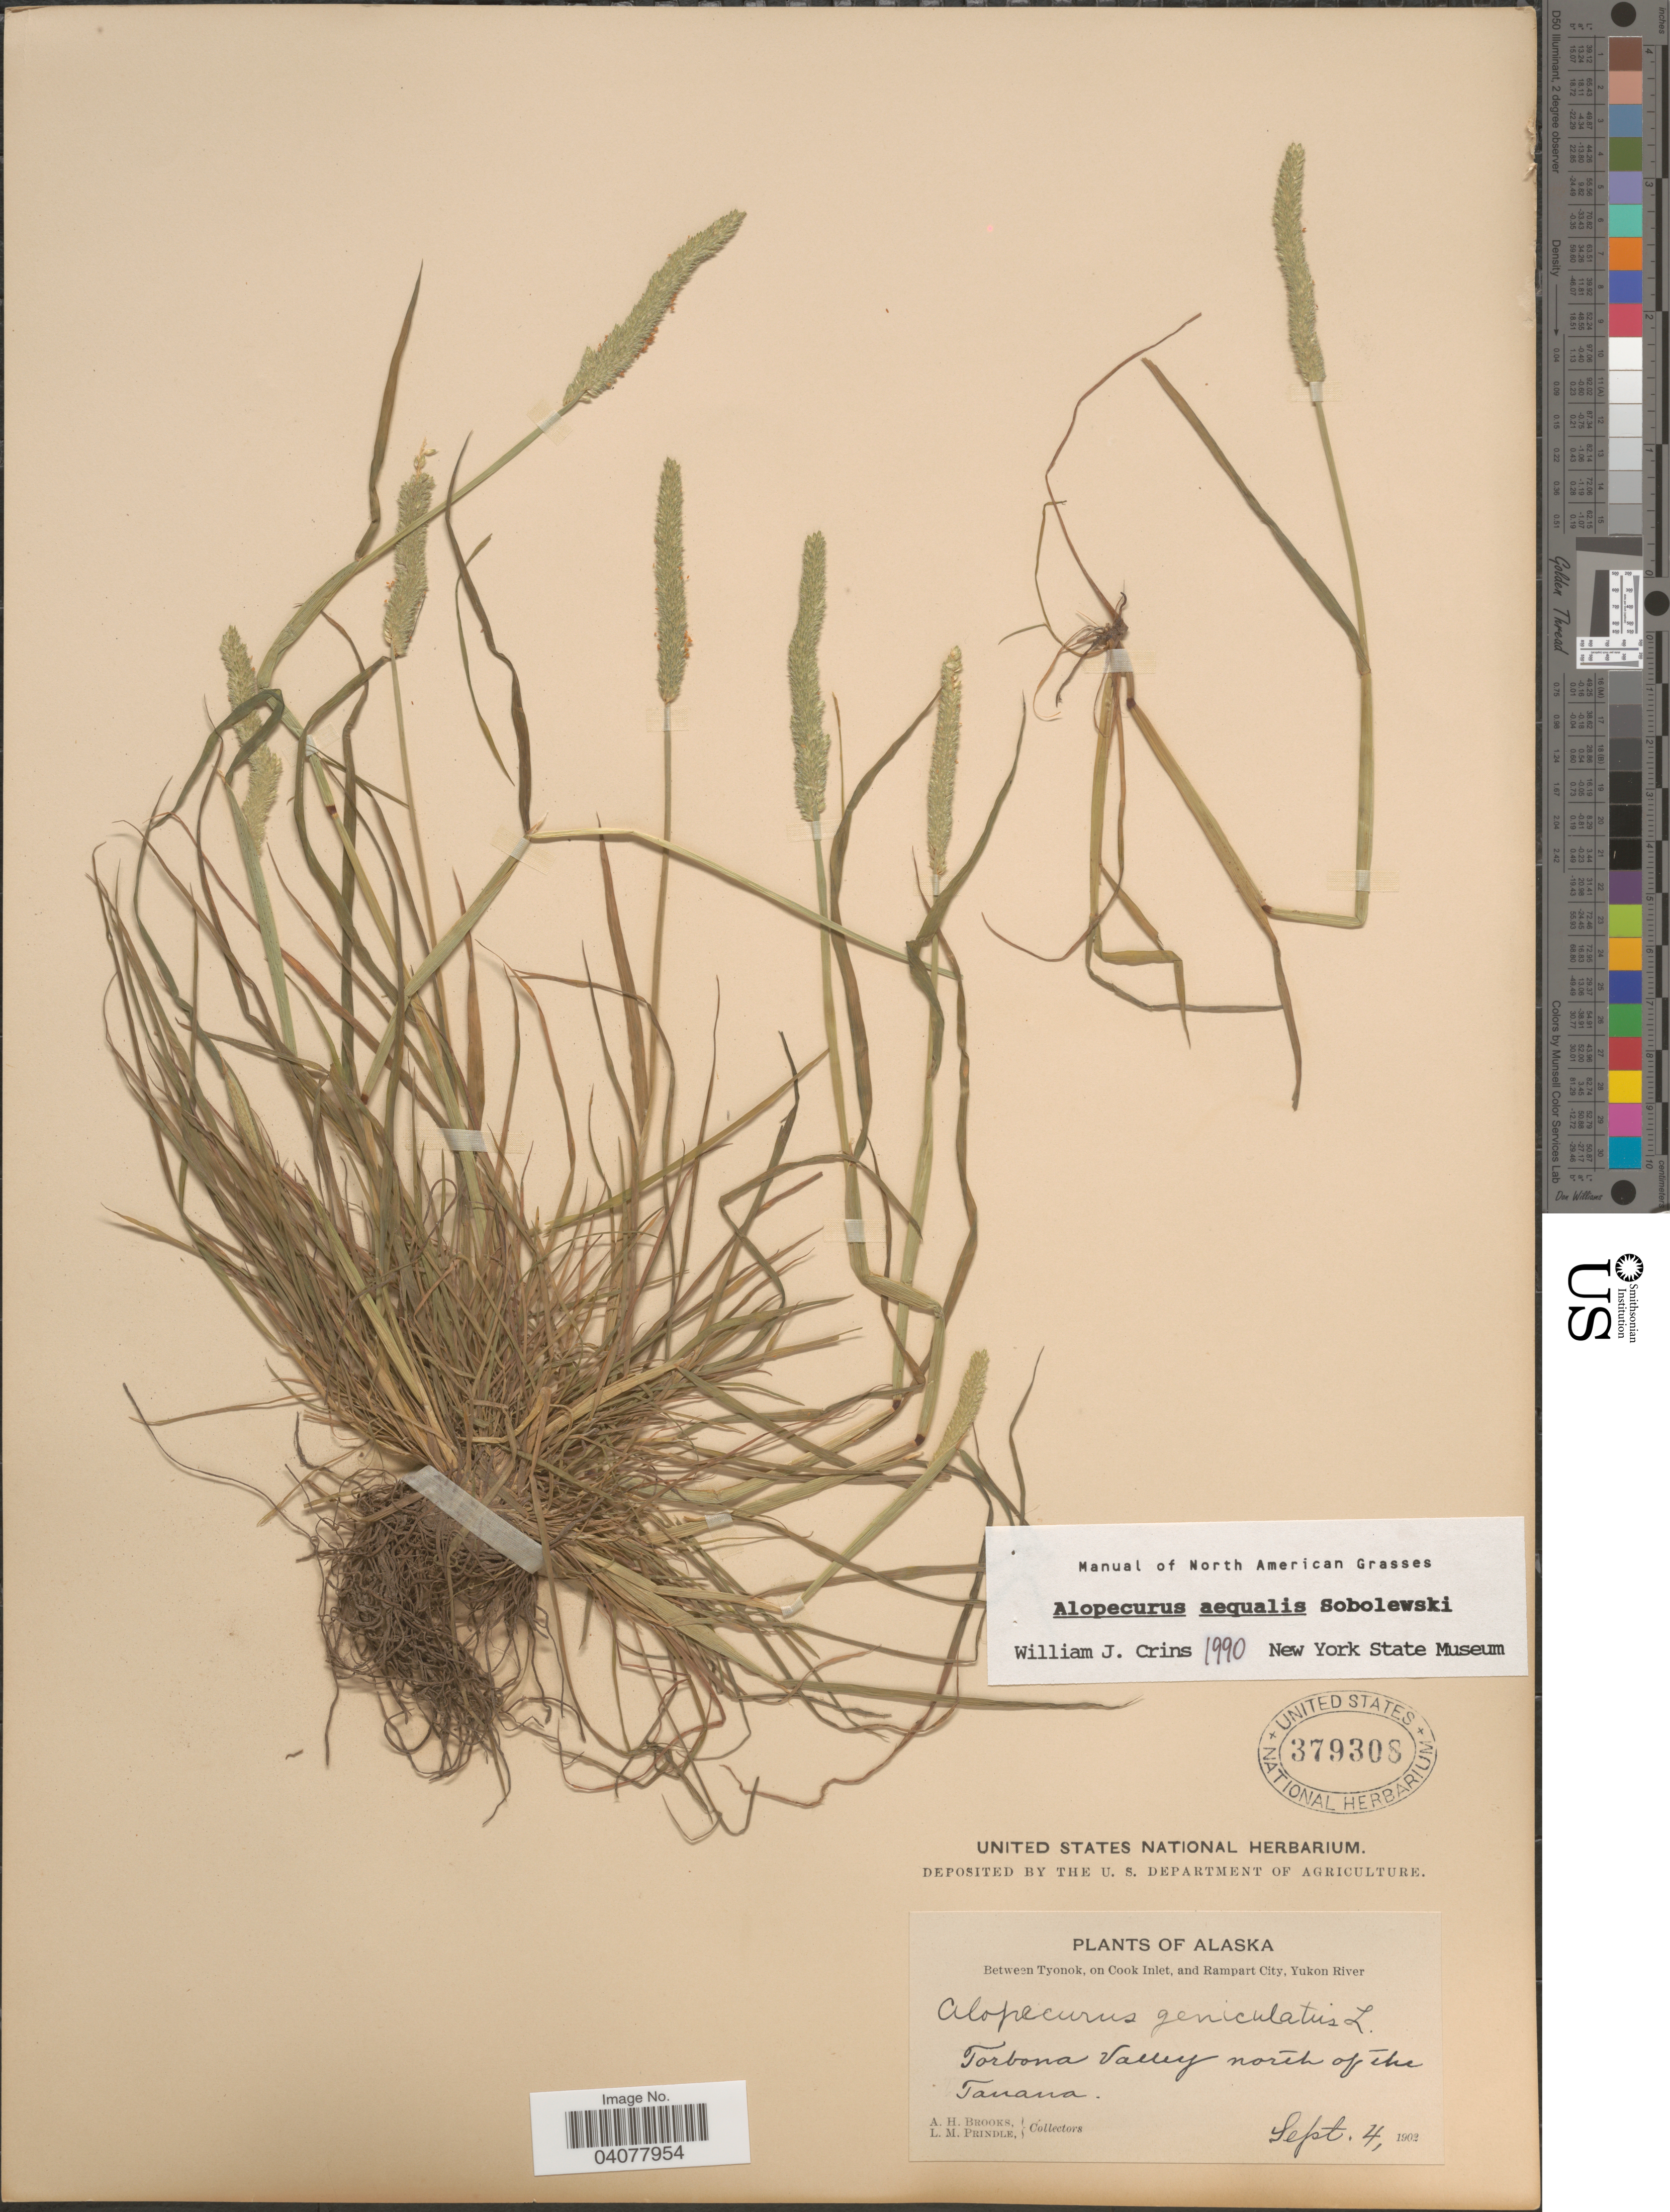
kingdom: Plantae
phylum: Tracheophyta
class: Liliopsida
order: Poales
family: Poaceae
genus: Alopecurus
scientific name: Alopecurus aequalis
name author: Sobol.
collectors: A. Brooks & L. Prindle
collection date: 1902-09-04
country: United States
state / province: Alaska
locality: Between Tyonok, on Cook Inlet, and Rampart City, Yukon River. Torbona Valley north of the Tanana.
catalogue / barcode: US 379308